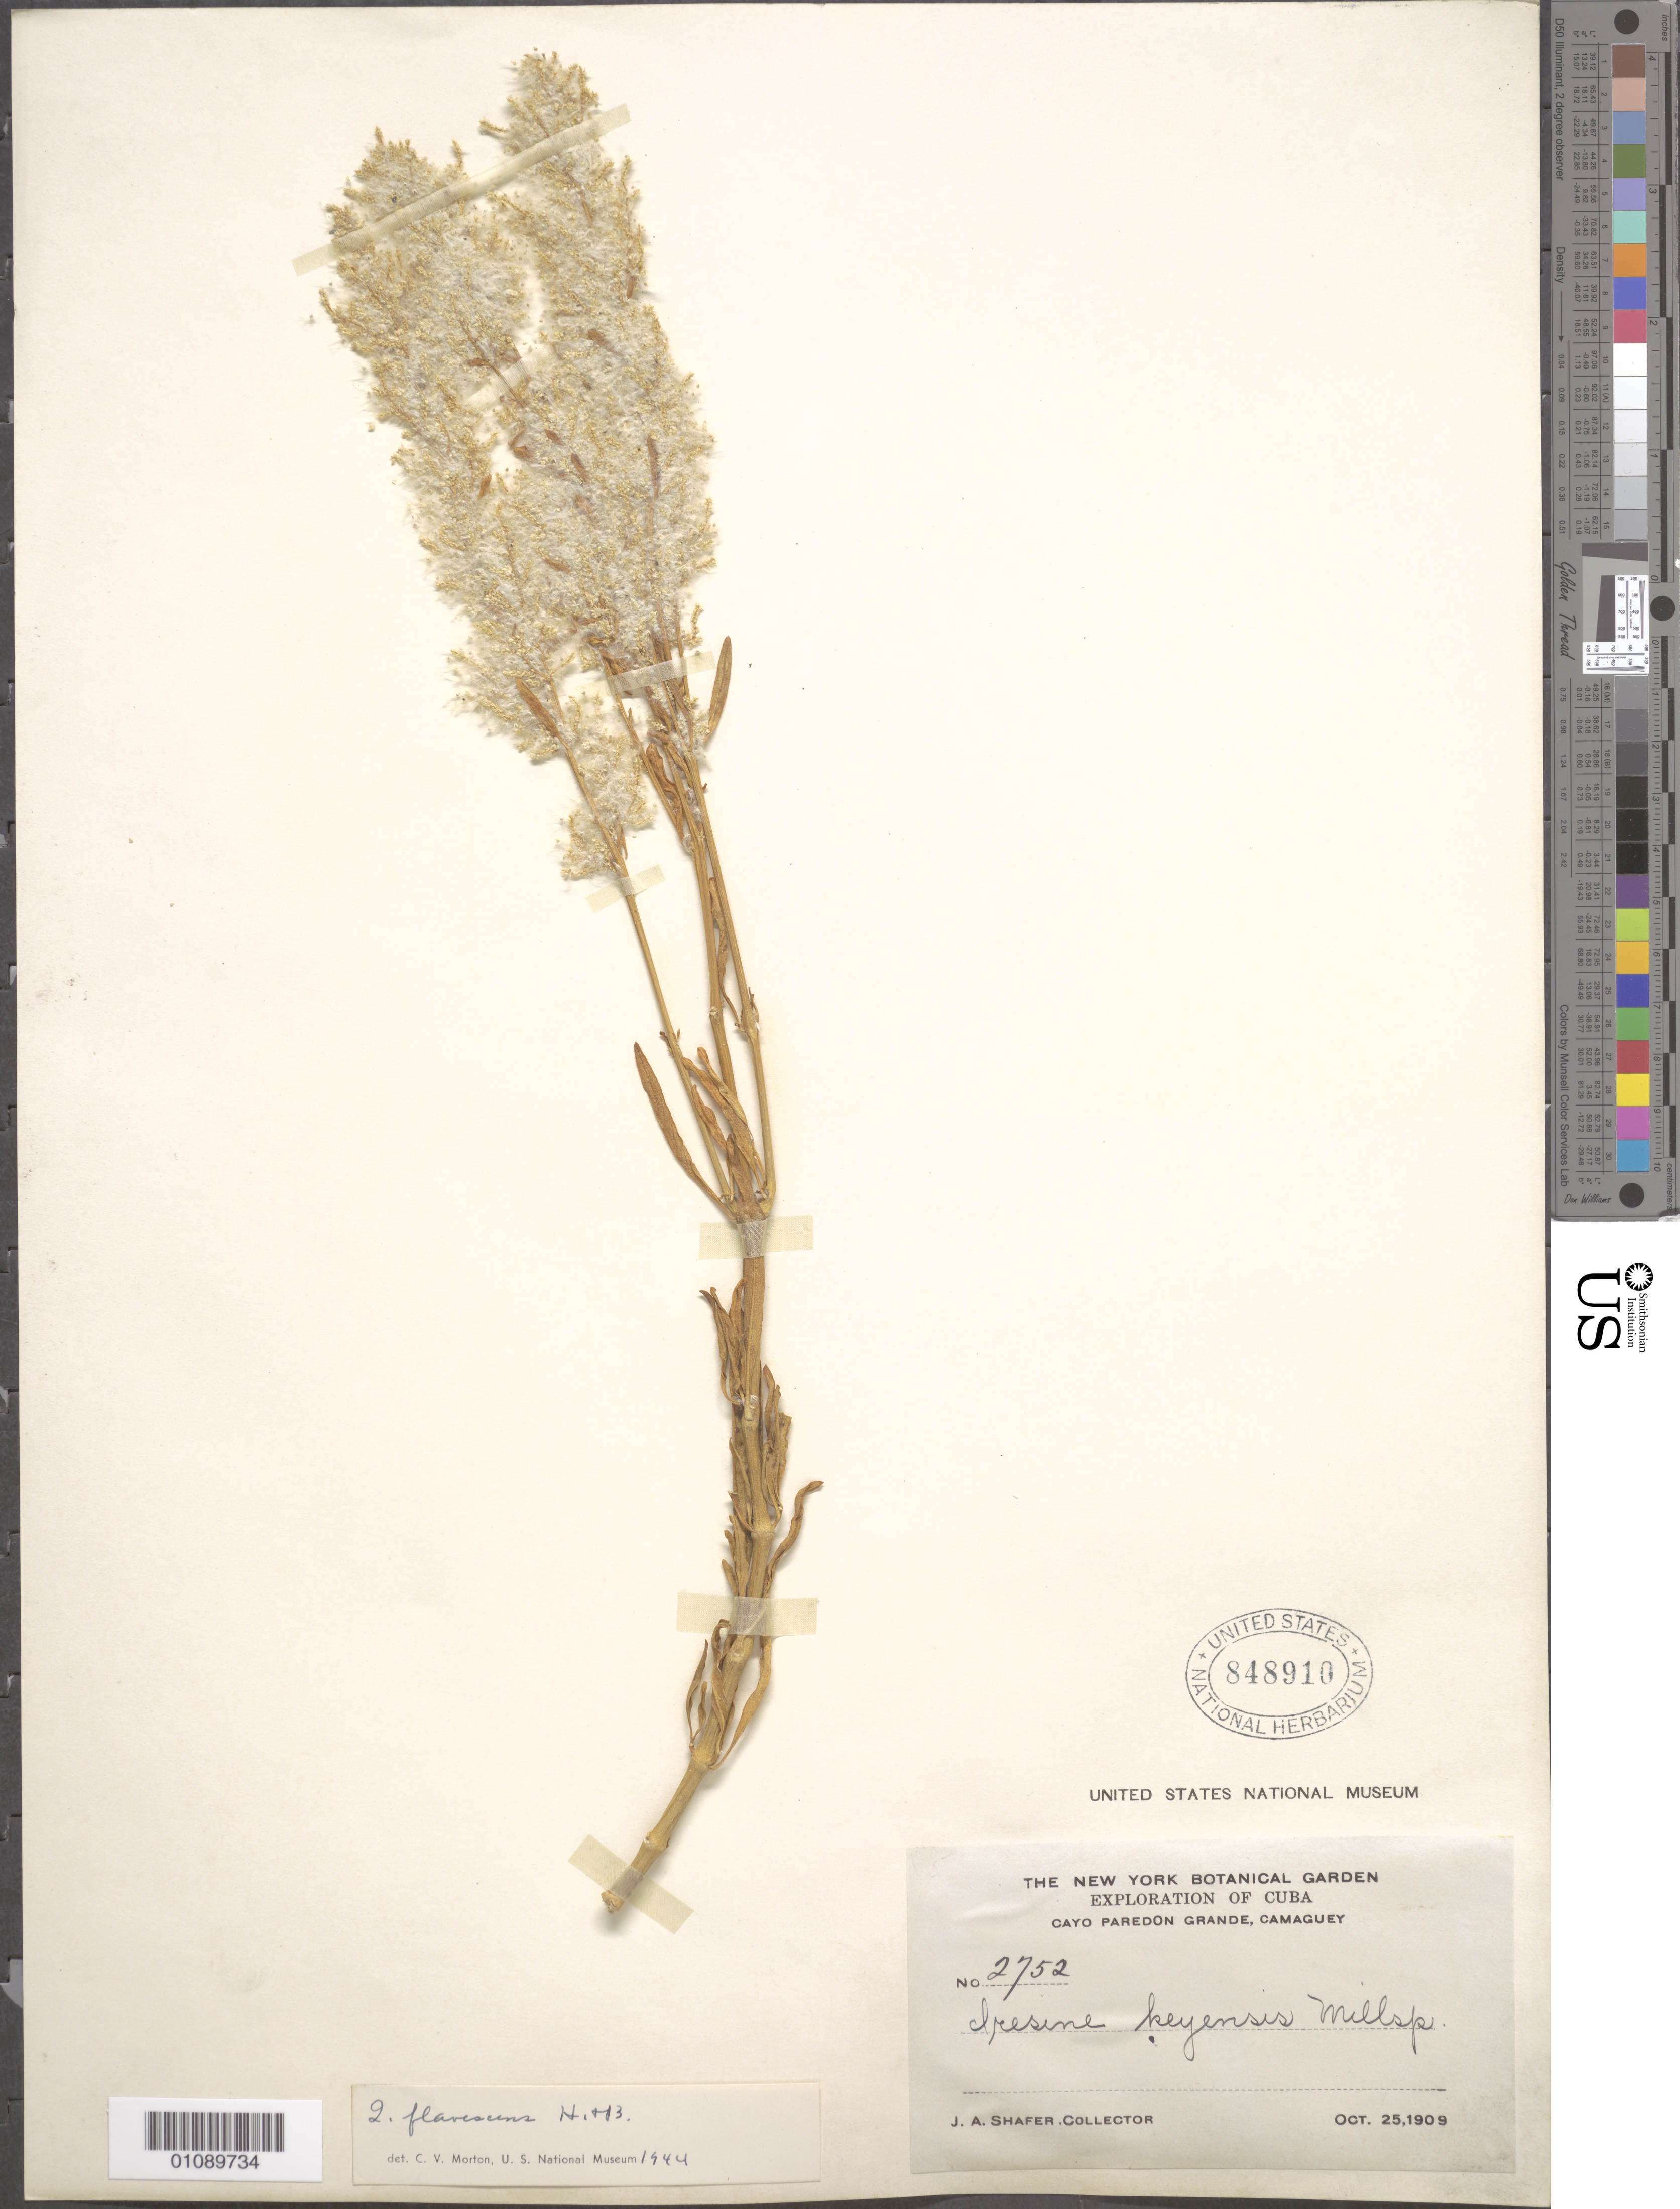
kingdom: Plantae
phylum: Tracheophyta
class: Magnoliopsida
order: Caryophyllales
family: Amaranthaceae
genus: Iresine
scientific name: Iresine flavescens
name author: Humb. & Bonpl. ex Willd.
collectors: J. A. Shafer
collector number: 2752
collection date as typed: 25 Oct 1909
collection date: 1909-10-25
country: Cuba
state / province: Camagüey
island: Cuba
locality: Camaguey, Paredon Grande, Cayo Paredon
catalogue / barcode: US 848910